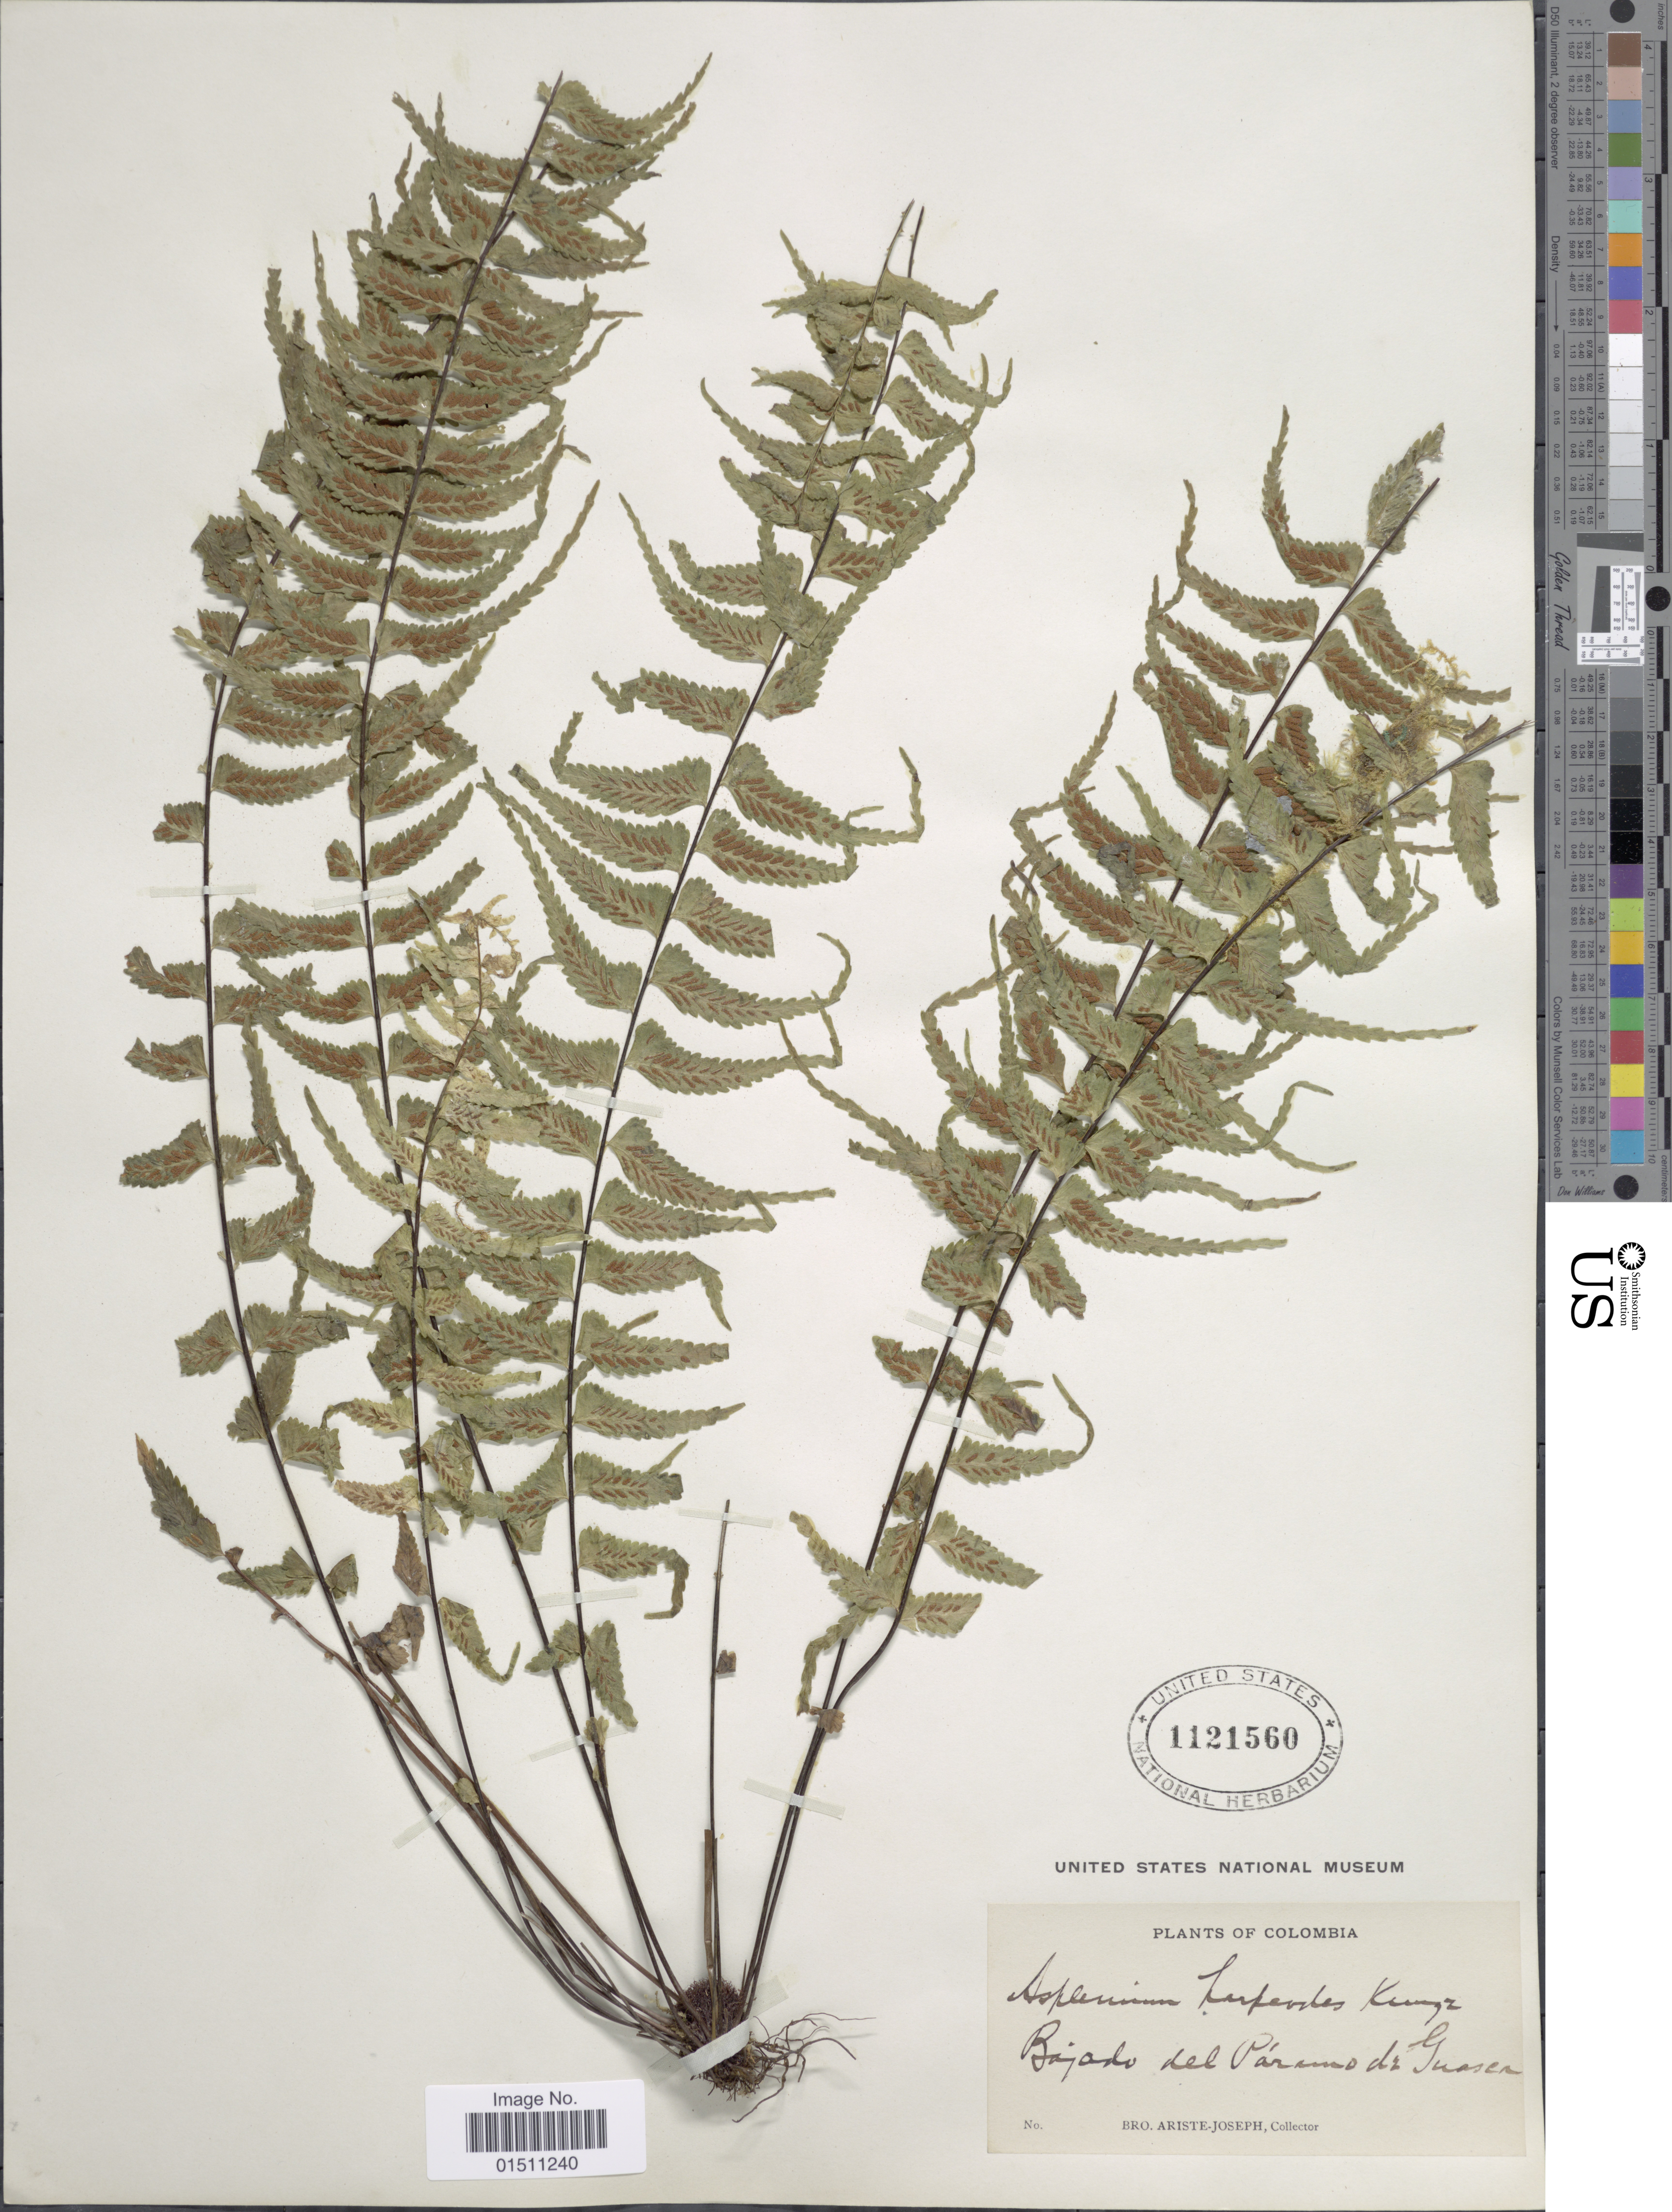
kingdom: Plantae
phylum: Tracheophyta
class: Polypodiopsida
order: Polypodiales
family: Aspleniaceae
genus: Asplenium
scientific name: Asplenium harpeodes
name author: Kunze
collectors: Bro. Ariste-Joseph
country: Colombia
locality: Colombia, Bajado del Paramo de Guasen.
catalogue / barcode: US 1121560